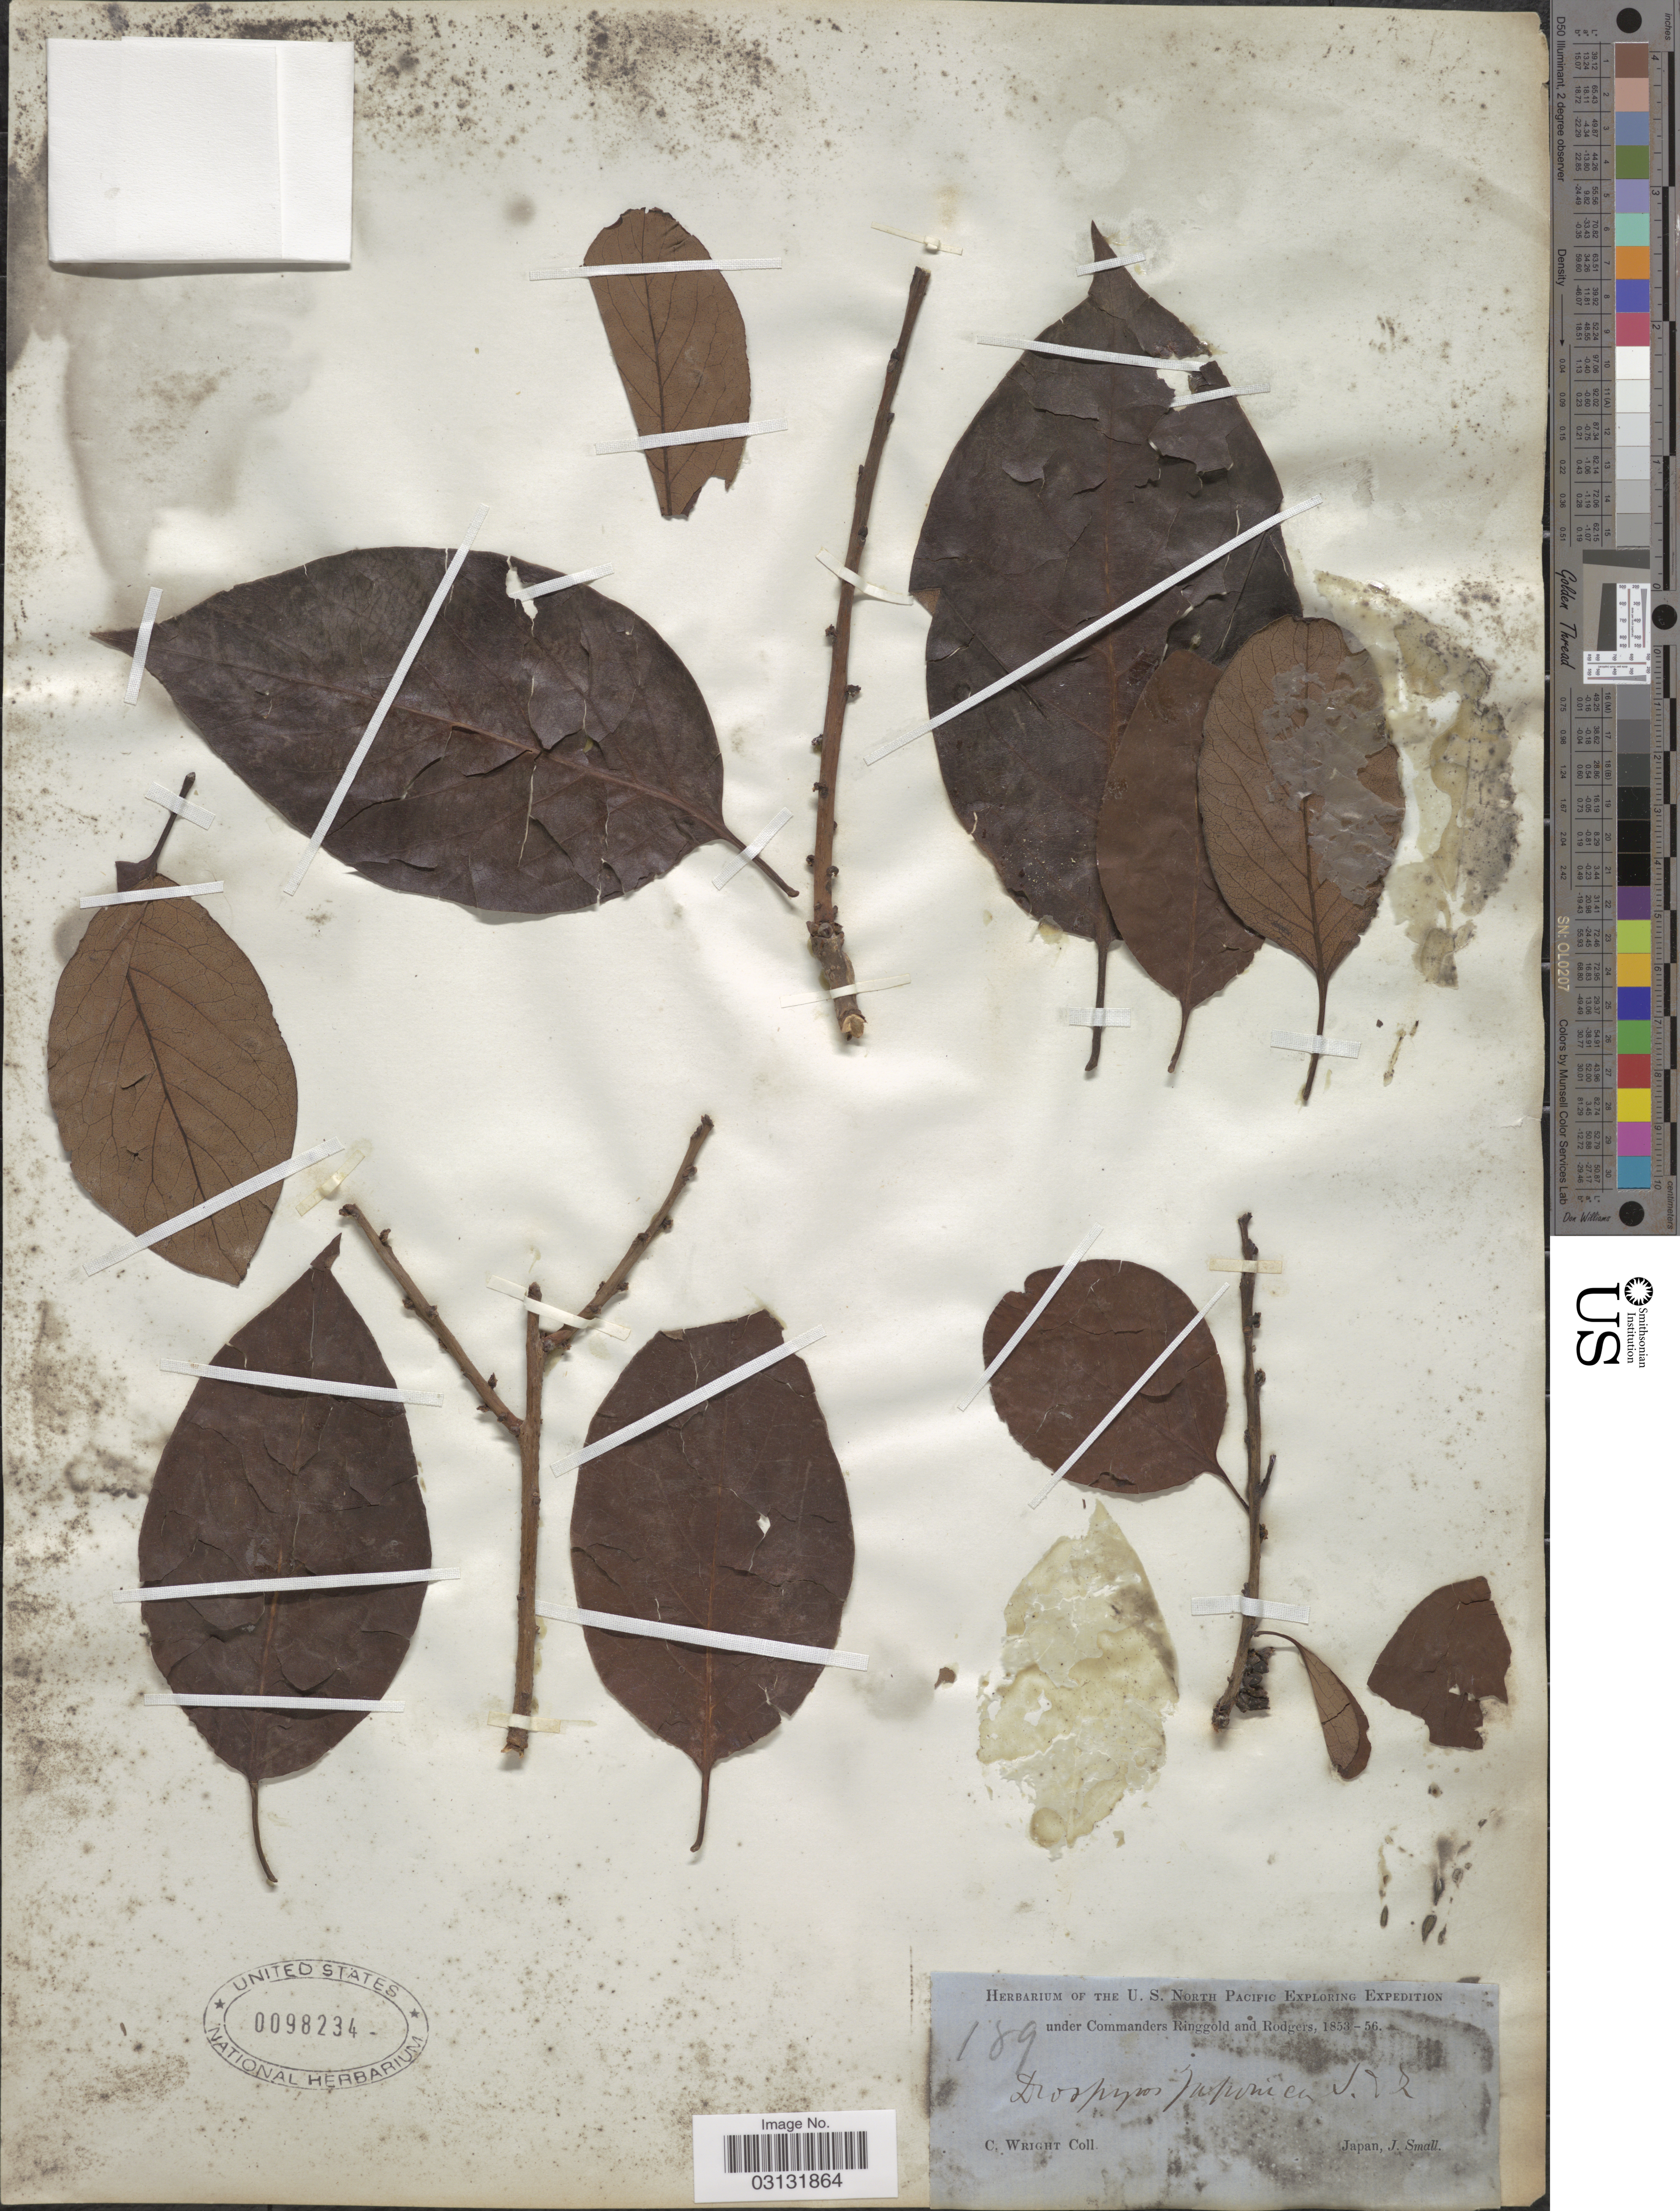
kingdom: Plantae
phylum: Tracheophyta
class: Magnoliopsida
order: Ericales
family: Ebenaceae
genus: Diospyros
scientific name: Diospyros japonica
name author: Siebold & Zucc.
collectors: C. Wright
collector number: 189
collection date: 1853/1856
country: Japan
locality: J. Small. [unsure placement]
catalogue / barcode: US 98234